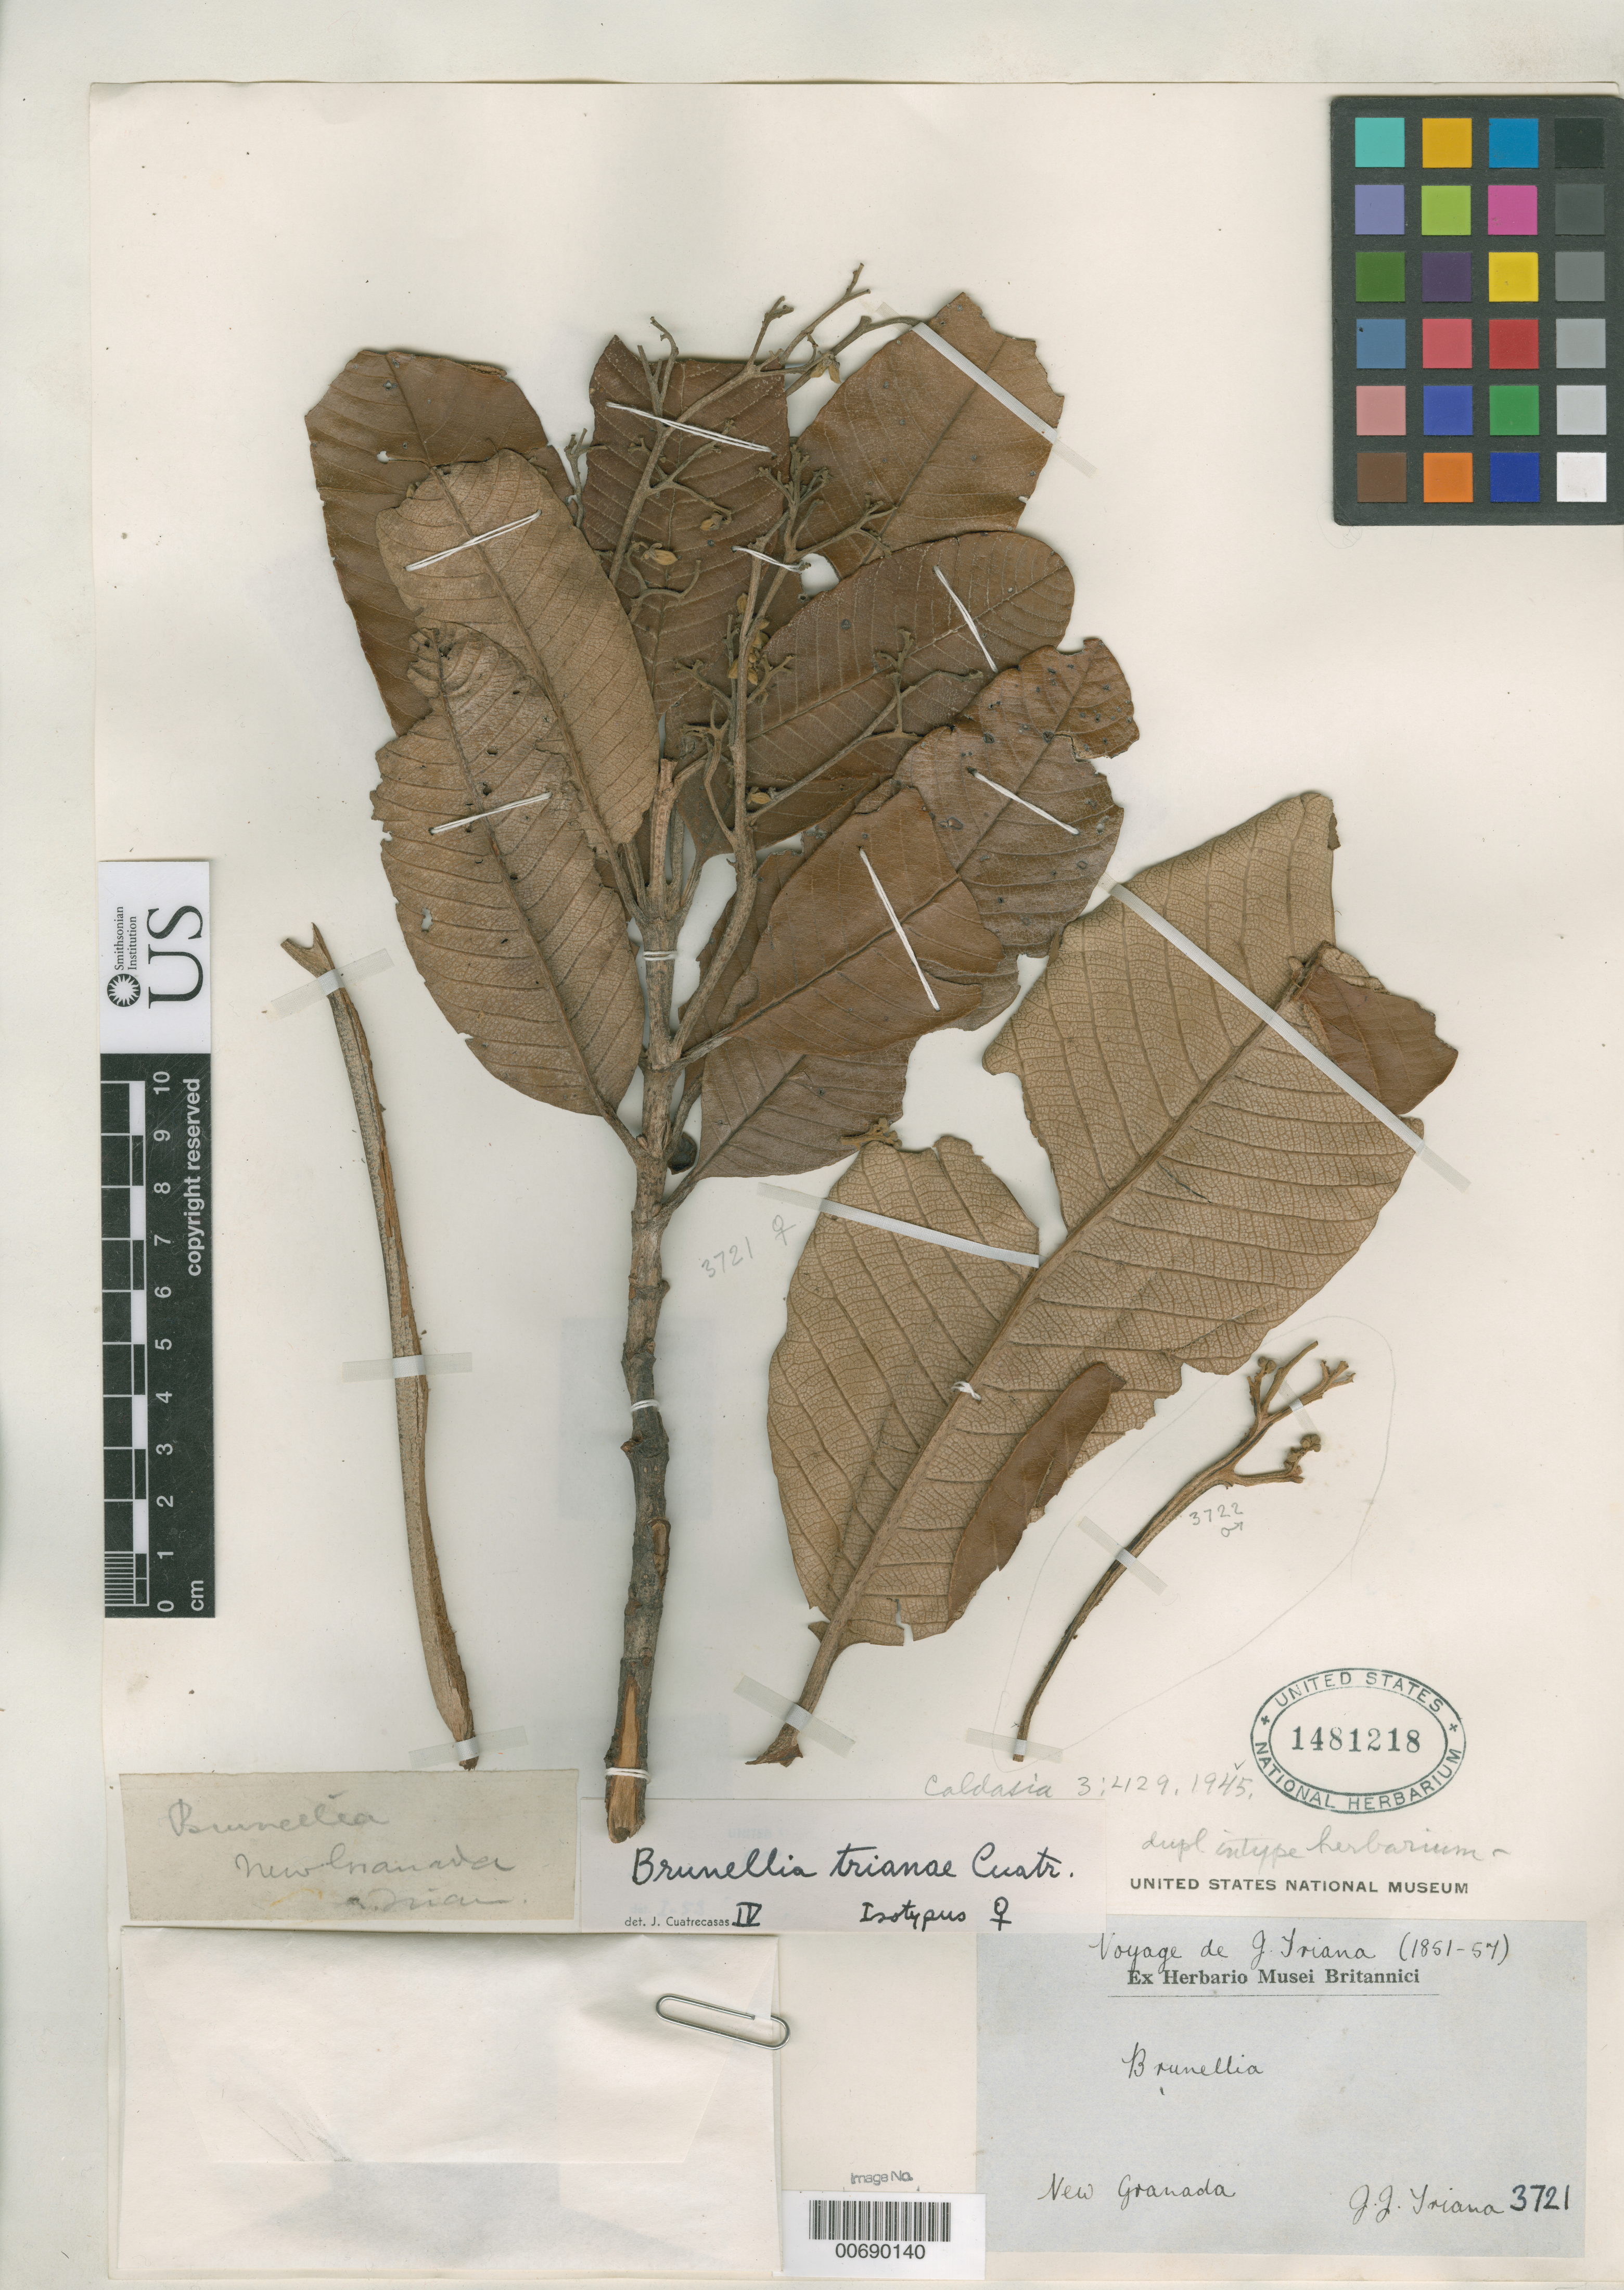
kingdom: Plantae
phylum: Tracheophyta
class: Magnoliopsida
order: Oxalidales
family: Brunelliaceae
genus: Brunellia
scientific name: Brunellia trianae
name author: Cuatrec.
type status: Isotype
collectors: J. J. Triana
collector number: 3721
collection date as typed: Jun 1852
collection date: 1852-06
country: Colombia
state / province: Antioquia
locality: Andes of Antioquia.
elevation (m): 2500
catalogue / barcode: US 1481218